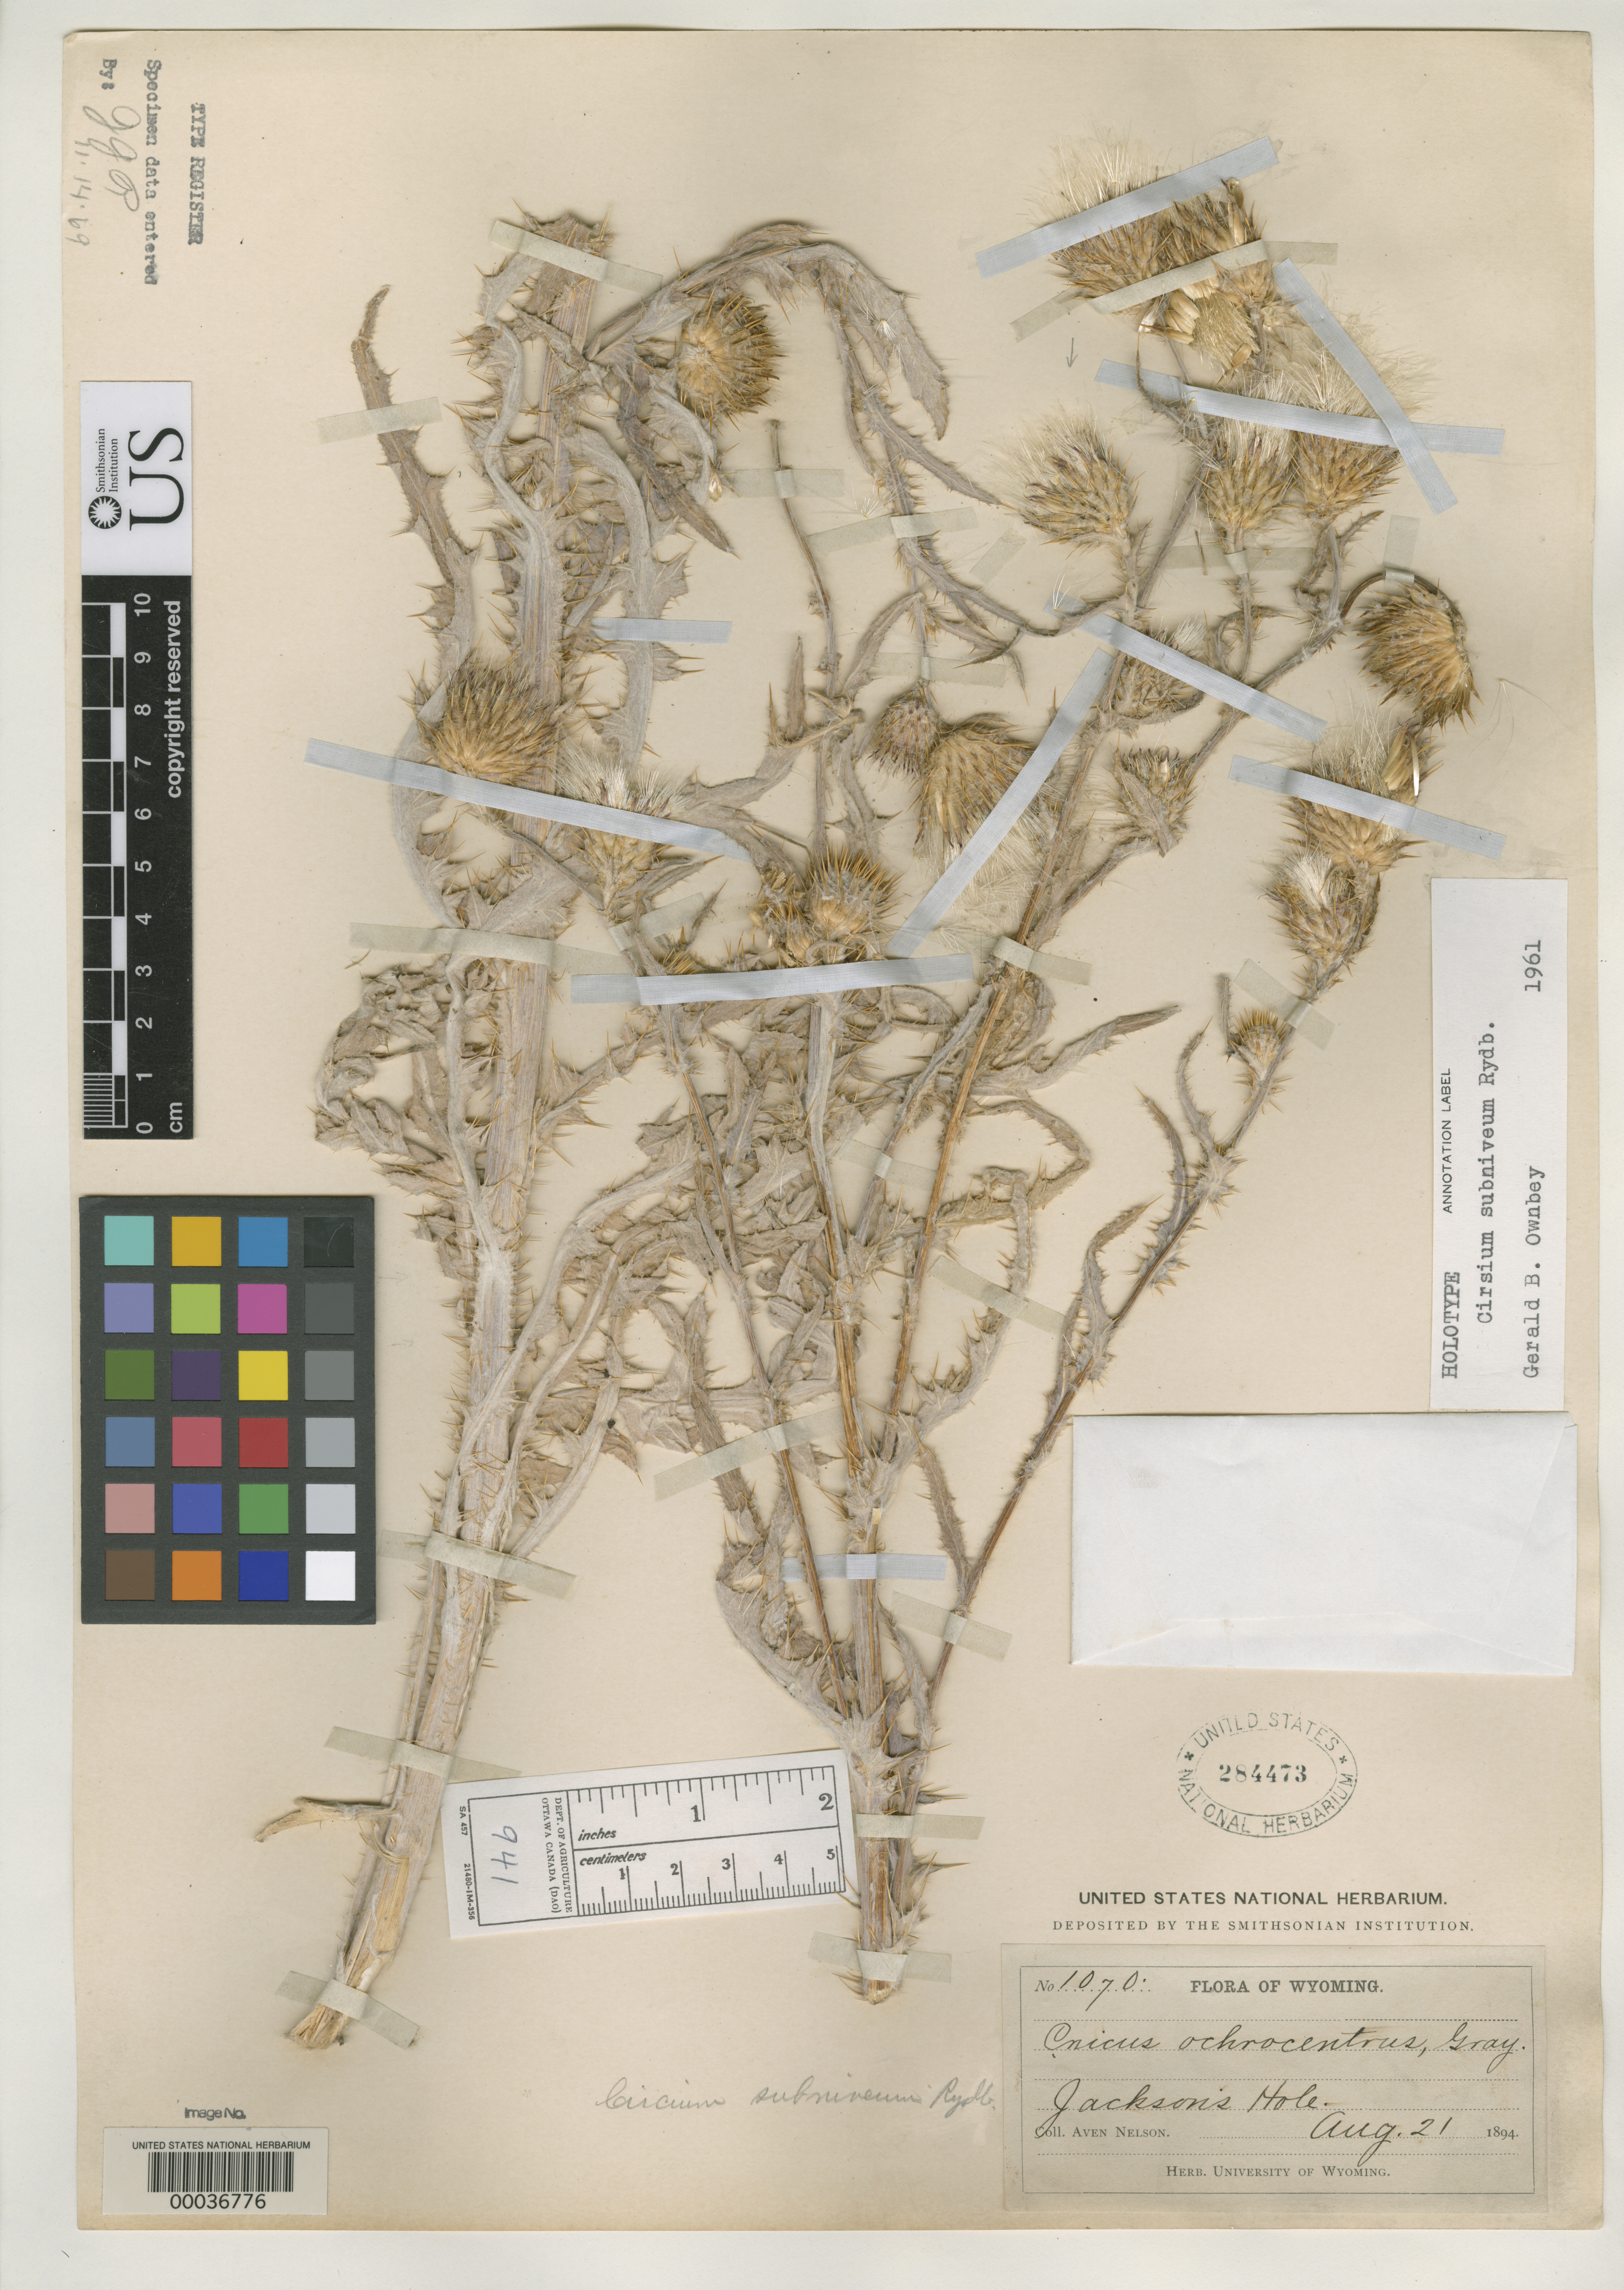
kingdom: Plantae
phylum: Tracheophyta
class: Magnoliopsida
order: Asterales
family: Asteraceae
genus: Cirsium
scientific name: Cirsium subniveum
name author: Rydb.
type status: Holotype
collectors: A. Nelson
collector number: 1070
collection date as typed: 21 Aug 1894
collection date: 1894-08-21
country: United States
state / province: Wyoming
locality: Jackson Hole.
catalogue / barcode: US 284473